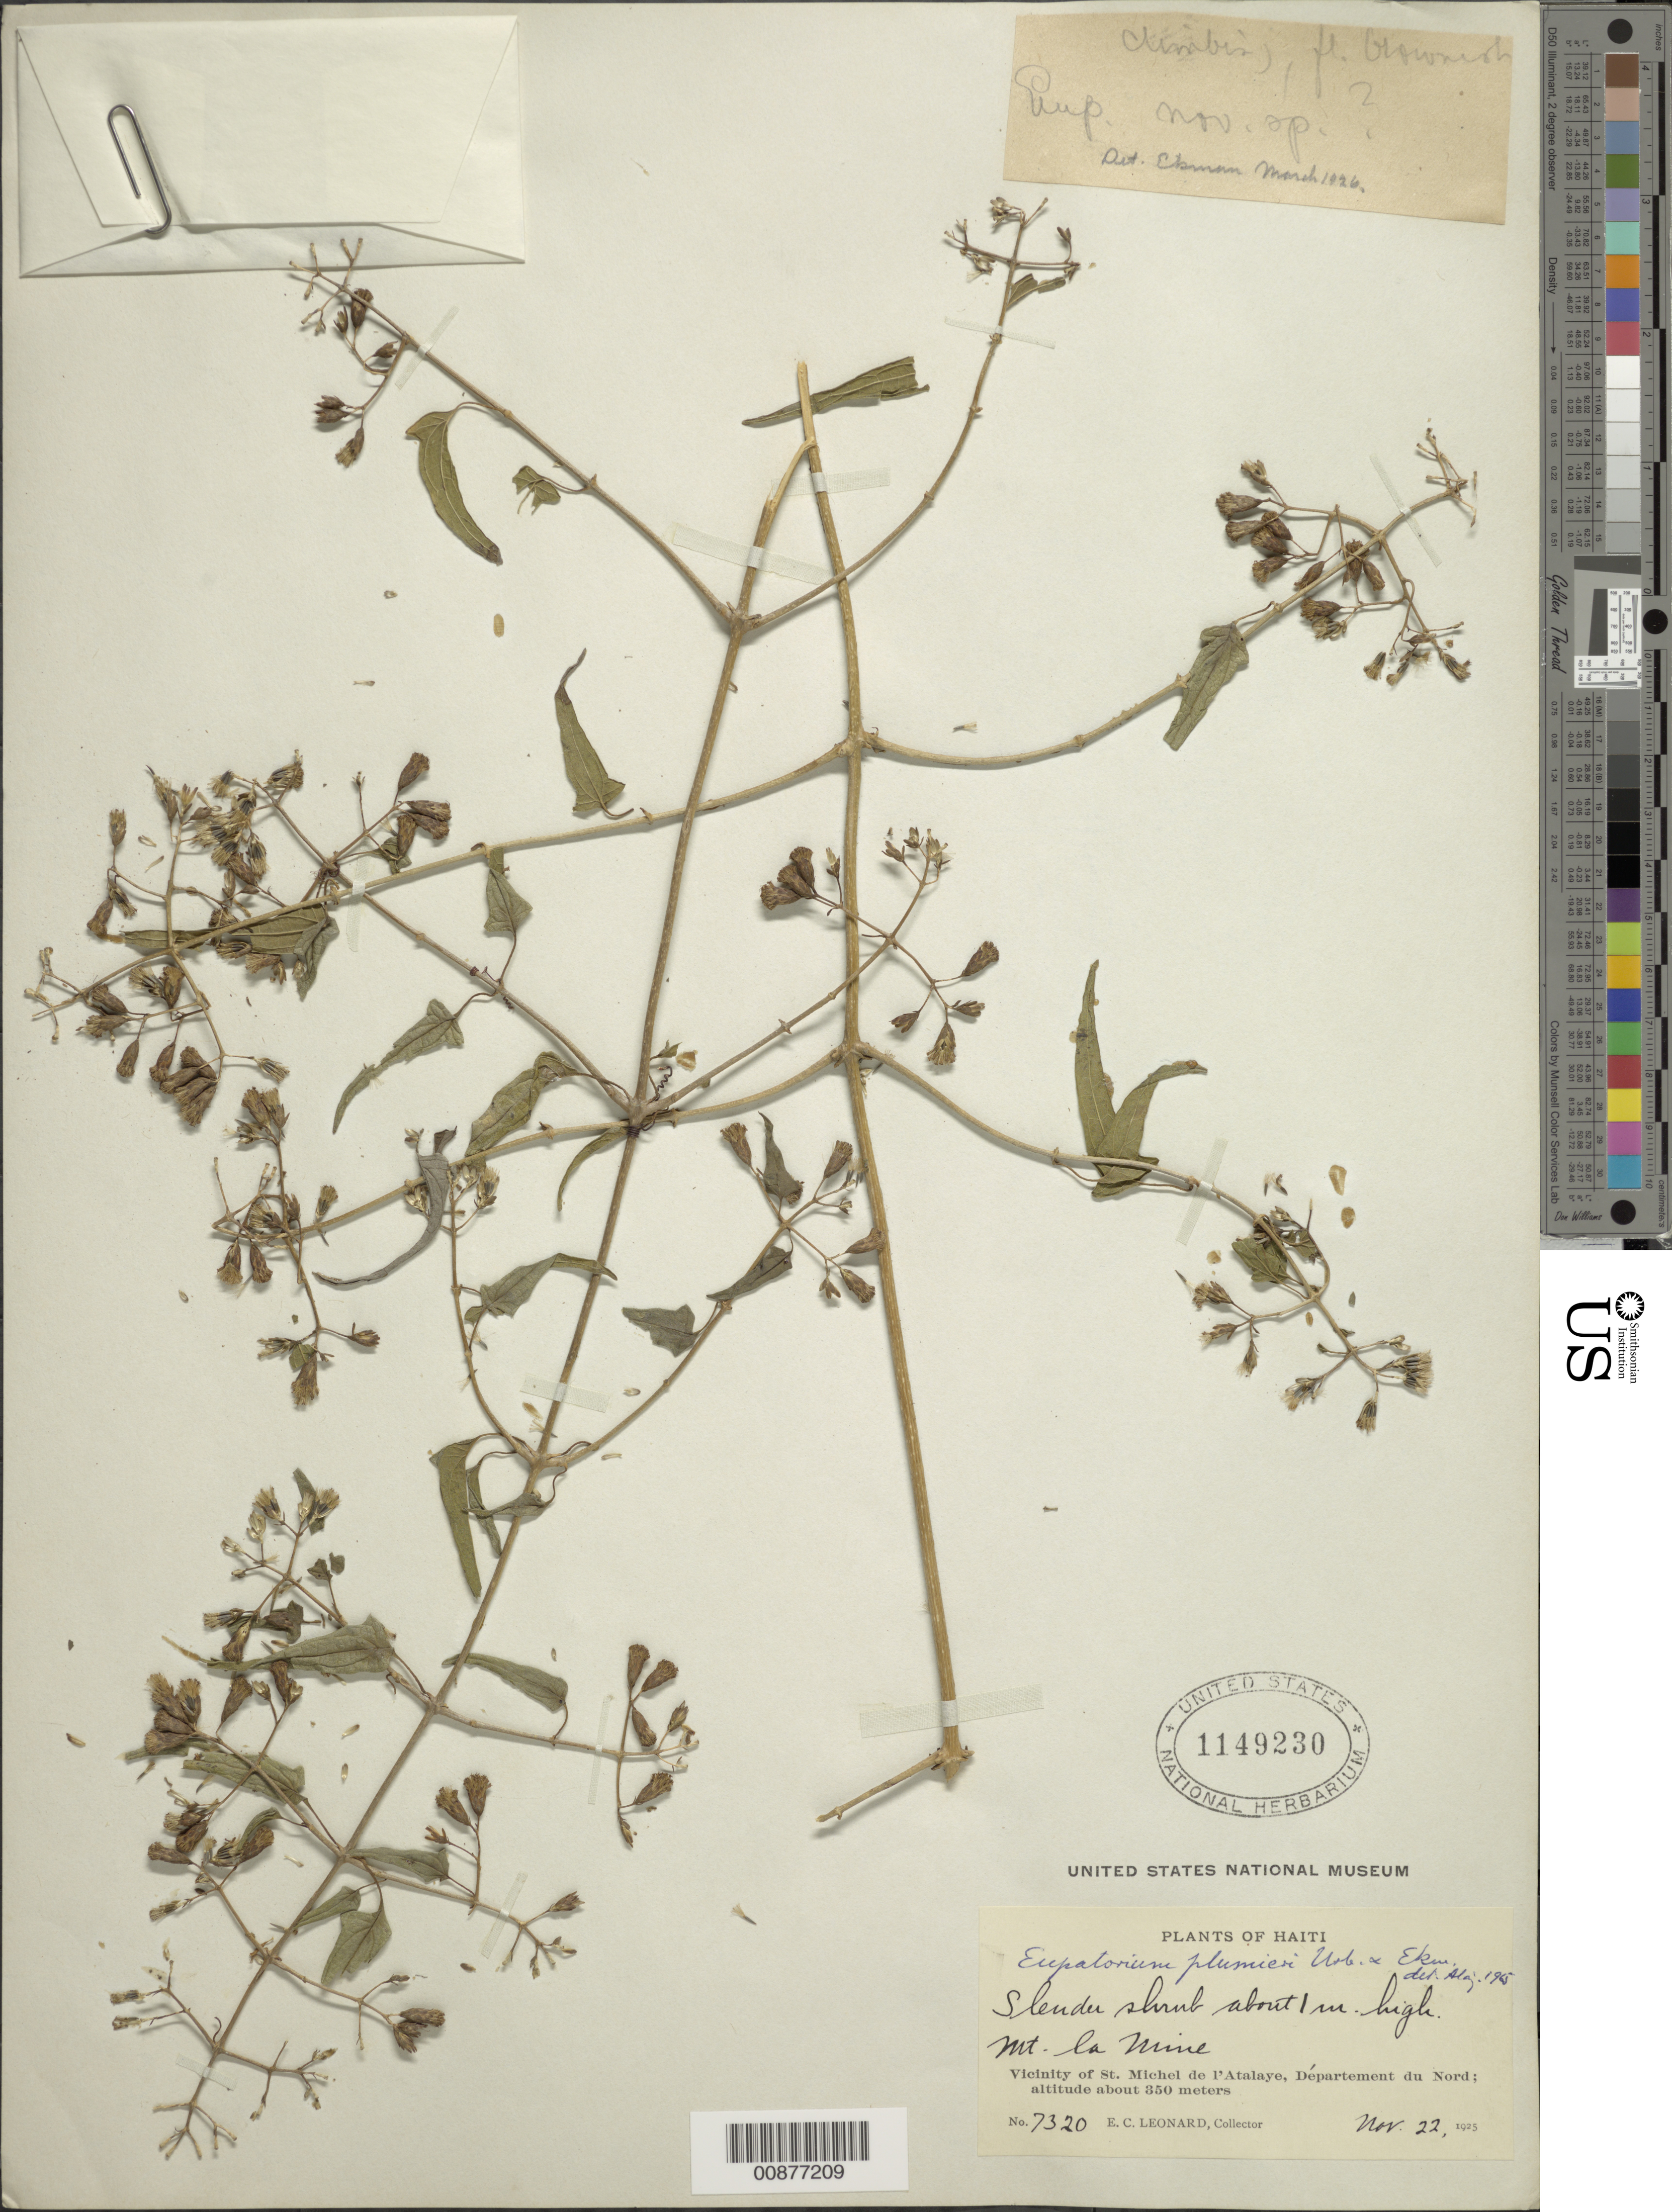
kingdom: Plantae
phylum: Tracheophyta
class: Magnoliopsida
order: Asterales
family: Asteraceae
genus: Osmiopsis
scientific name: Osmiopsis plumerii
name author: (Urb. & Ekman) R.M. King & H. Rob.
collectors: E. C. Leonard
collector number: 7320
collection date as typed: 22 Nov 1925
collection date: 1925-11-22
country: Haiti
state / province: Nord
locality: Mt. La Mine. Vicinity of St. Michel de l'Atalaye.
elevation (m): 350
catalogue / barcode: US 1149230